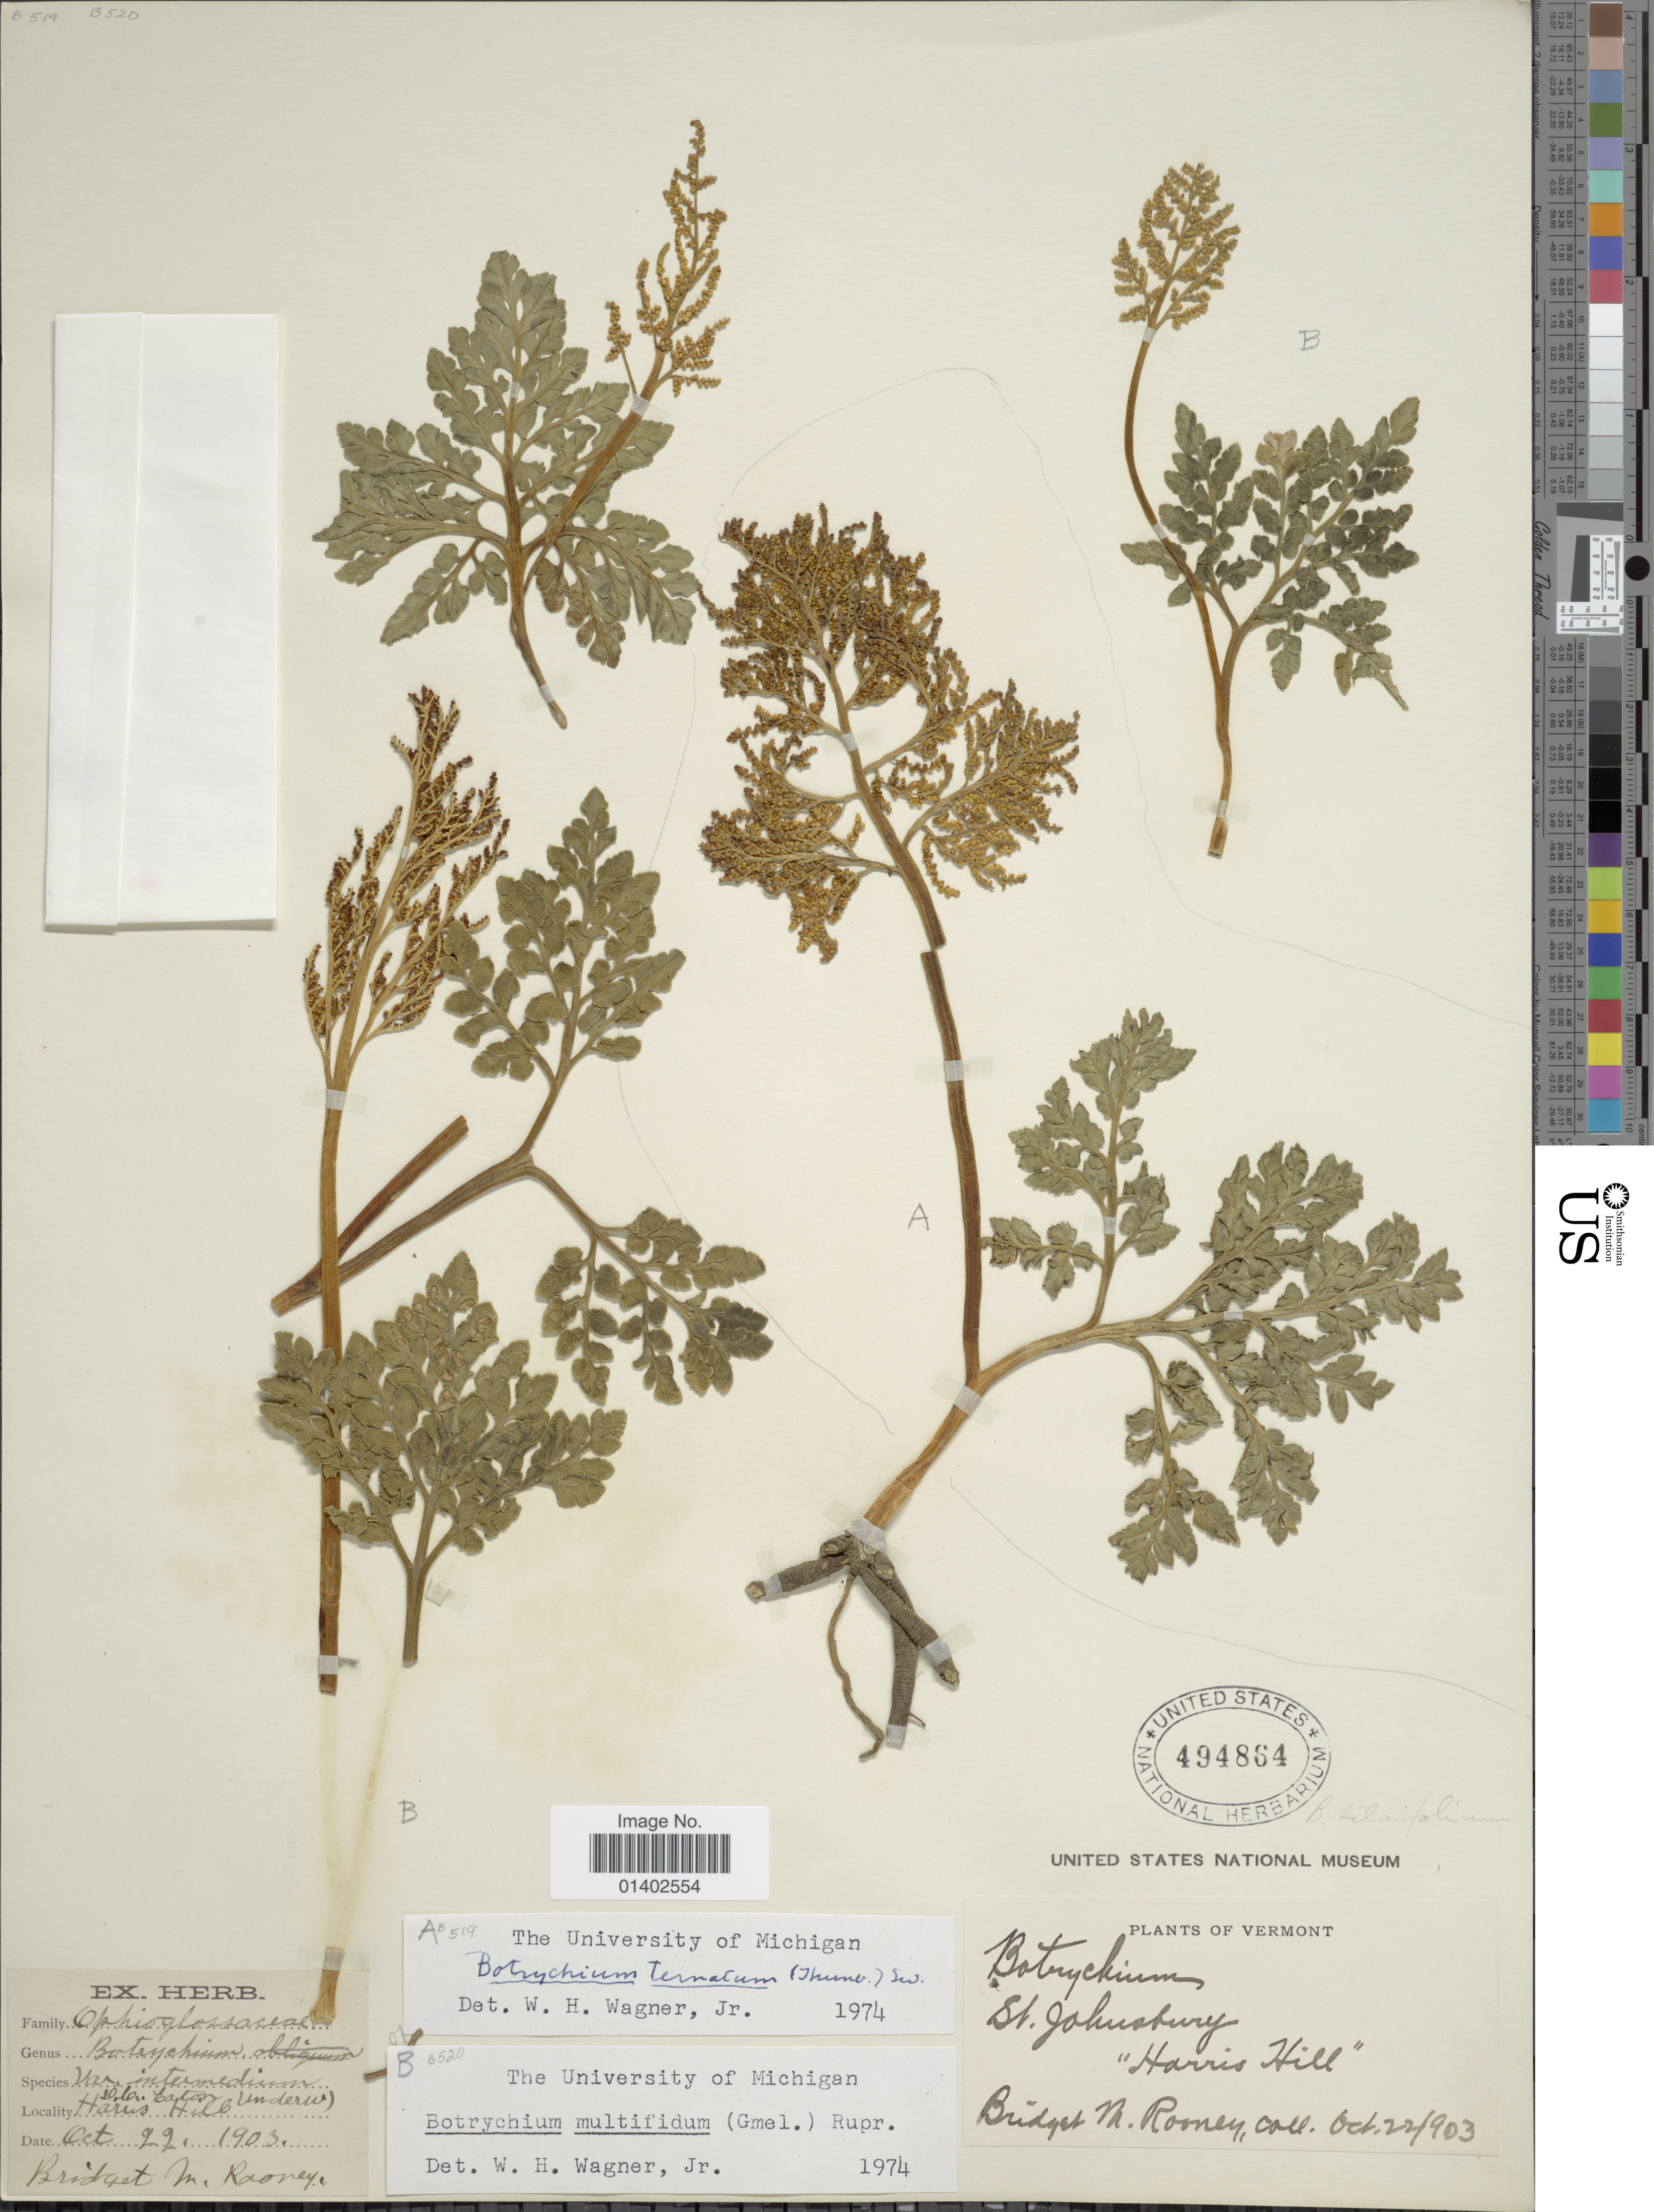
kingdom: Plantae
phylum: Tracheophyta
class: Polypodiopsida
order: Ophioglossales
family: Ophioglossaceae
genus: Botrychium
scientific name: Botrychium rugulosum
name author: W.H. Wagner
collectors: B. Rooney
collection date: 1903-10-22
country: United States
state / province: Vermont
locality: St Johnsbury 'Harris Hill'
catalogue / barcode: US 494864